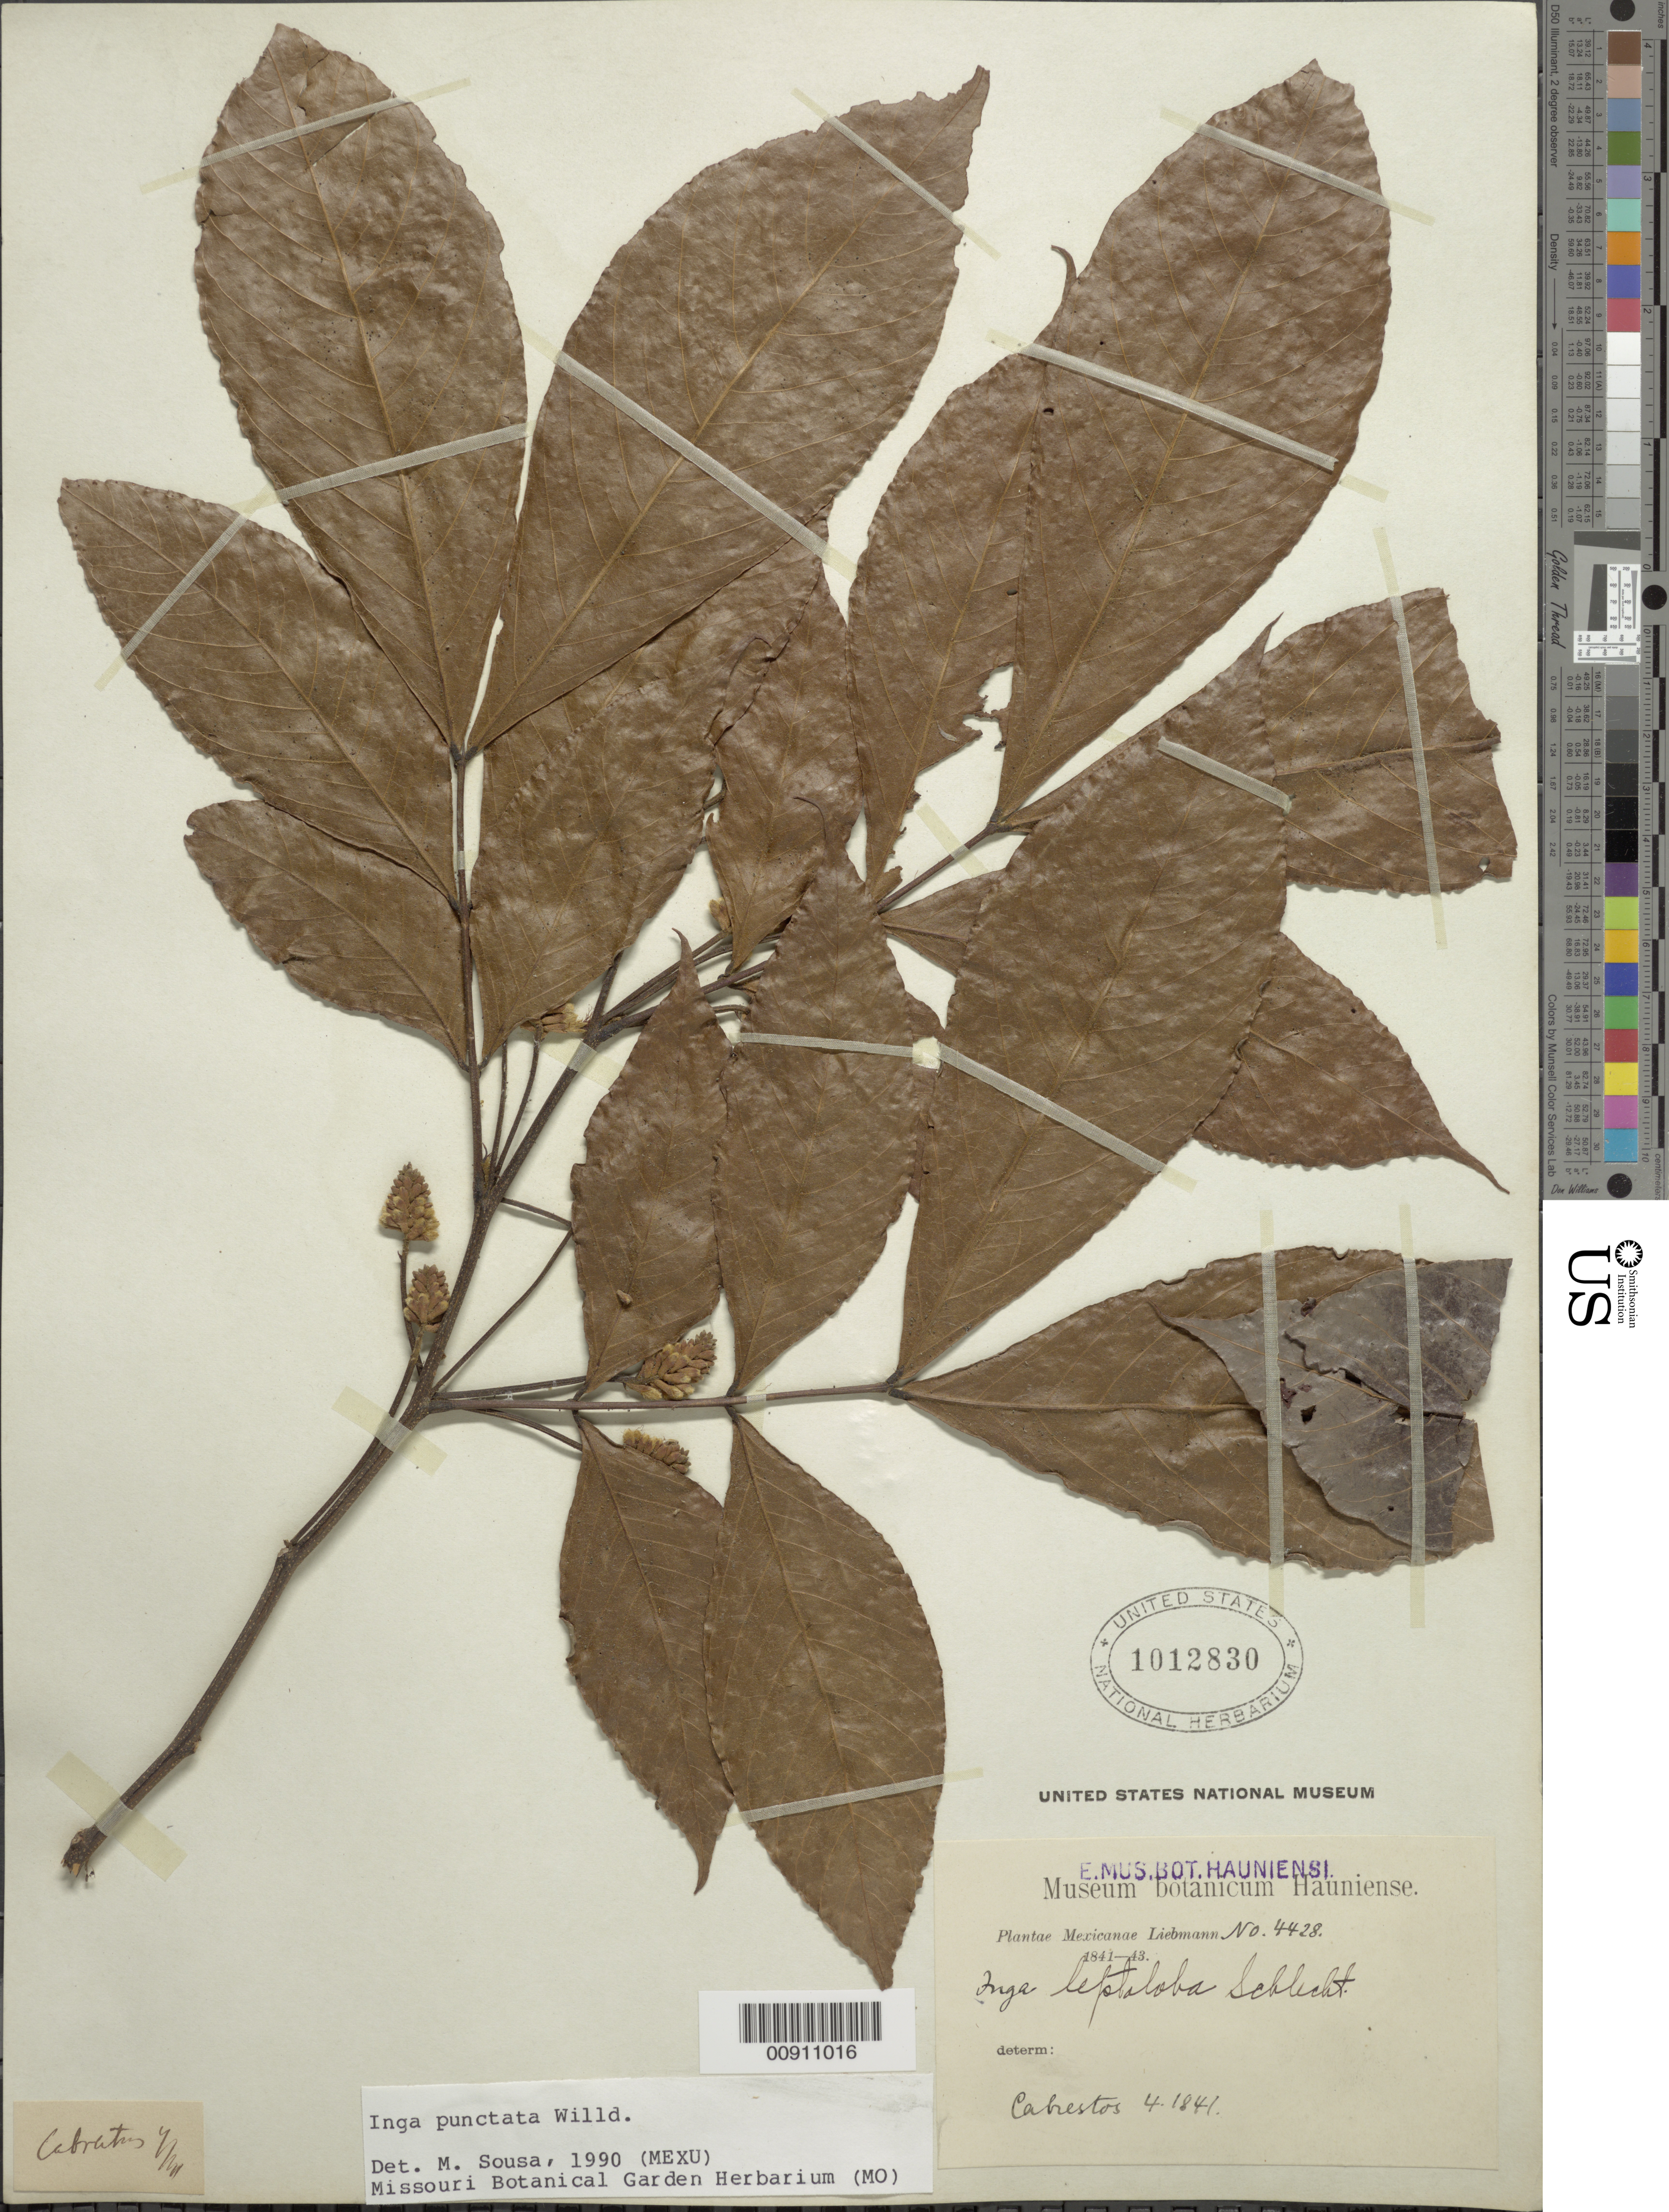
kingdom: Plantae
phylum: Tracheophyta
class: Magnoliopsida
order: Fabales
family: Fabaceae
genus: Inga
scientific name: Inga punctata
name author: Willd.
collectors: F. M. Liebmann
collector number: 4428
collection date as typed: Apr 1841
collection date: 1841-04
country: Mexico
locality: Cabrestos.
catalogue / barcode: US 1012830